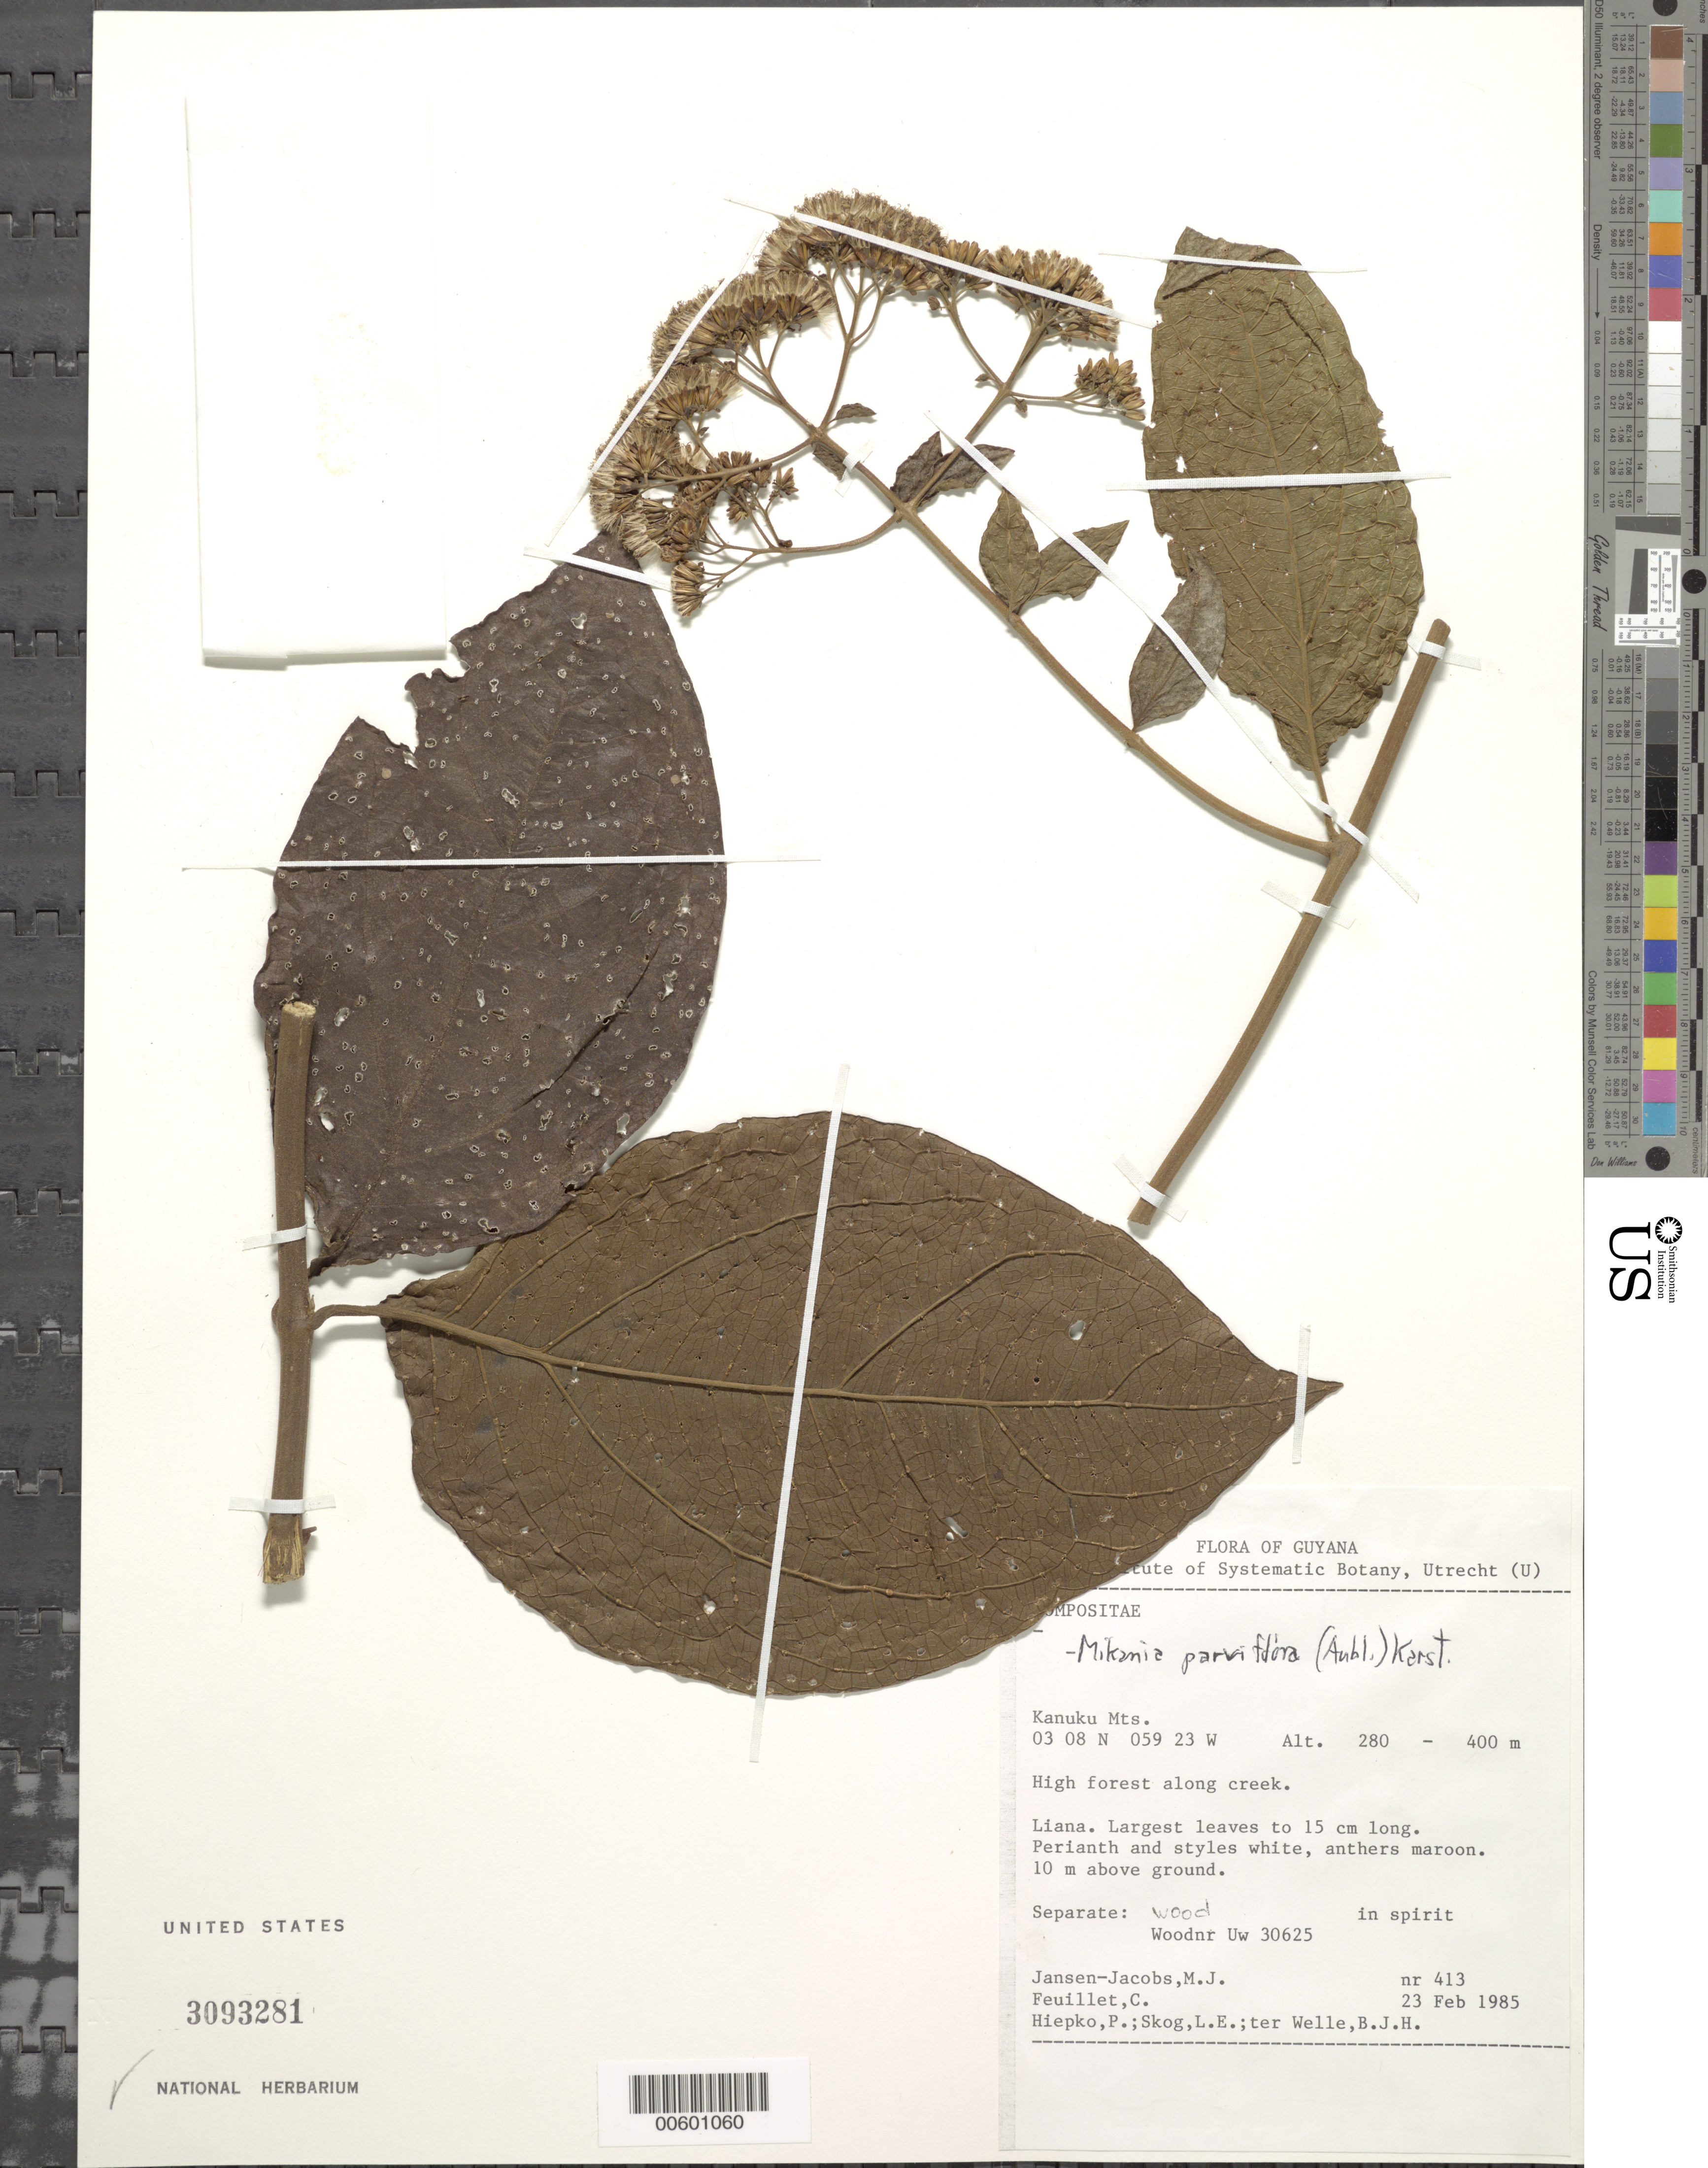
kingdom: Plantae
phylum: Tracheophyta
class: Magnoliopsida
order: Asterales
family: Asteraceae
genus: Mikania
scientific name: Mikania parviflora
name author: (Aubl.) H. Karst.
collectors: M. J. Jansen-Jacobs, C. Feuillet, P. H. Hiepko, L. E. Skog & B. Welle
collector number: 413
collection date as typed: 23-Feb-85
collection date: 1985-02-23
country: Guyana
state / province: U. Takutu-U. Essequibo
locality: Kanuku Mts.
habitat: High forest along creek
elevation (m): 280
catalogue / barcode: US 3093281